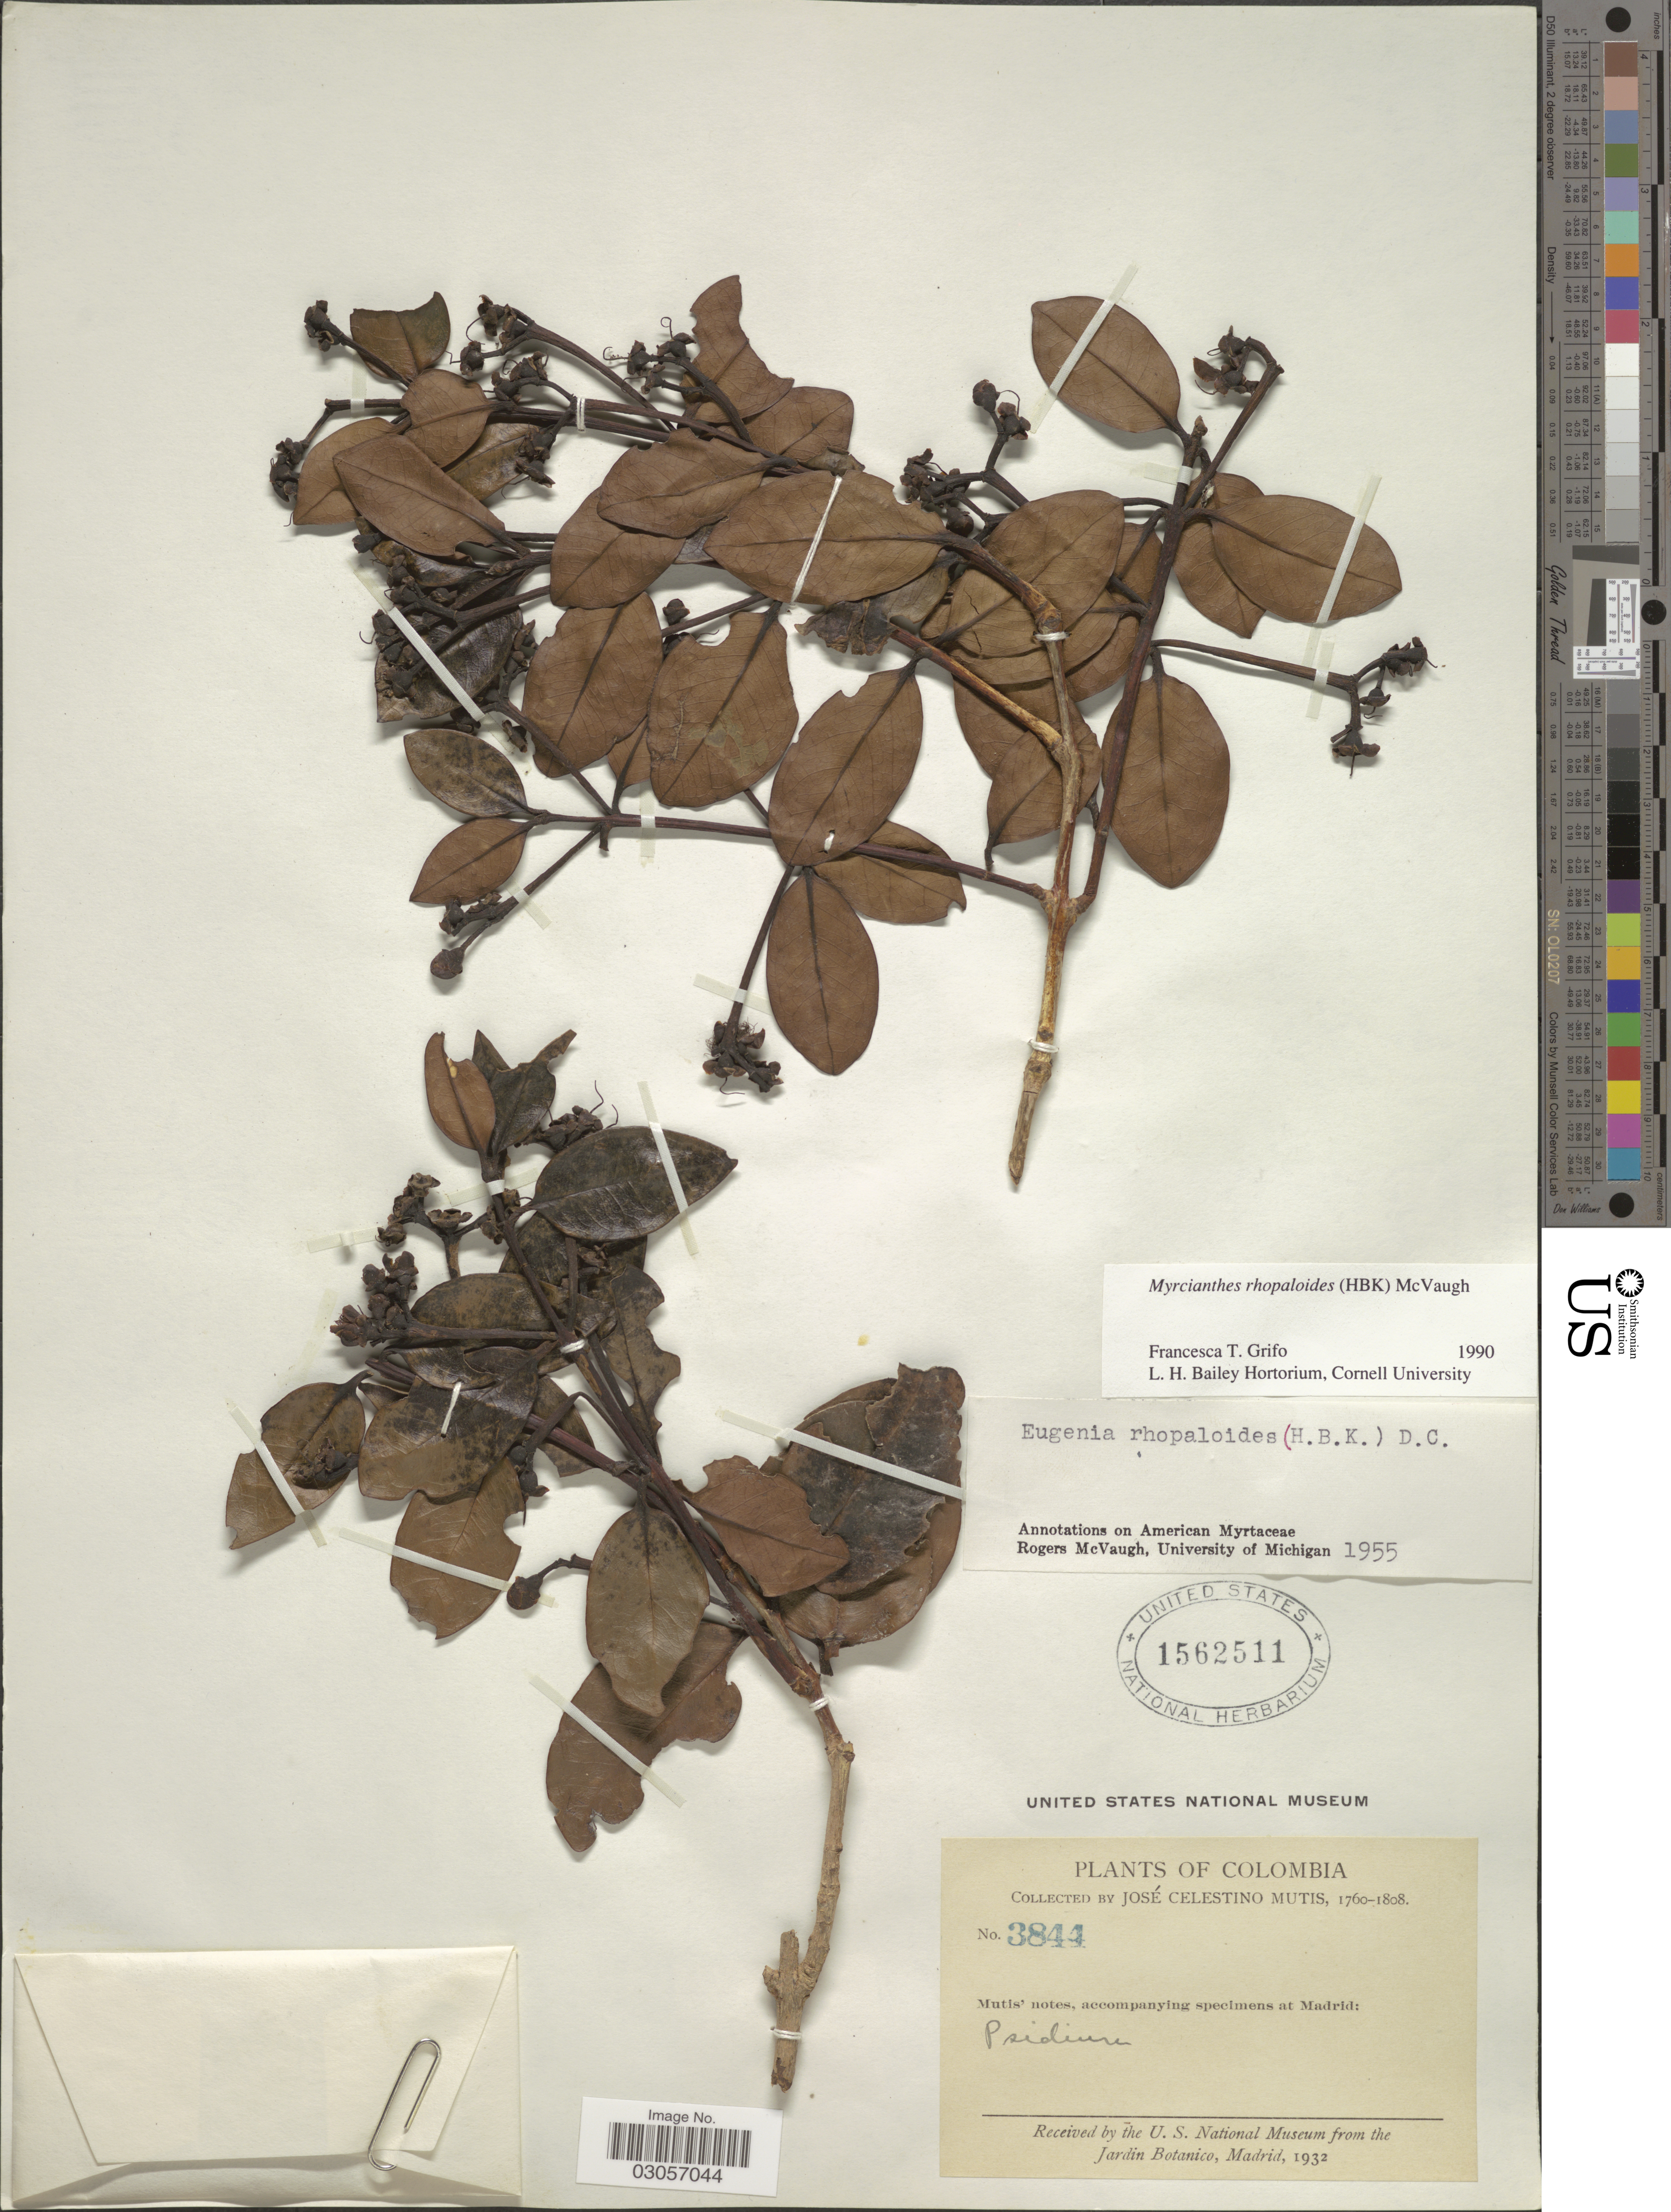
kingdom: Plantae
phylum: Tracheophyta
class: Magnoliopsida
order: Myrtales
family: Myrtaceae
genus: Myrcianthes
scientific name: Myrcianthes rhopaloides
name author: (Kunth) McVaugh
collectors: J. C. B. Mutis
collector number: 3844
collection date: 1760/1808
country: Colombia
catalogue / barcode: US 1562511